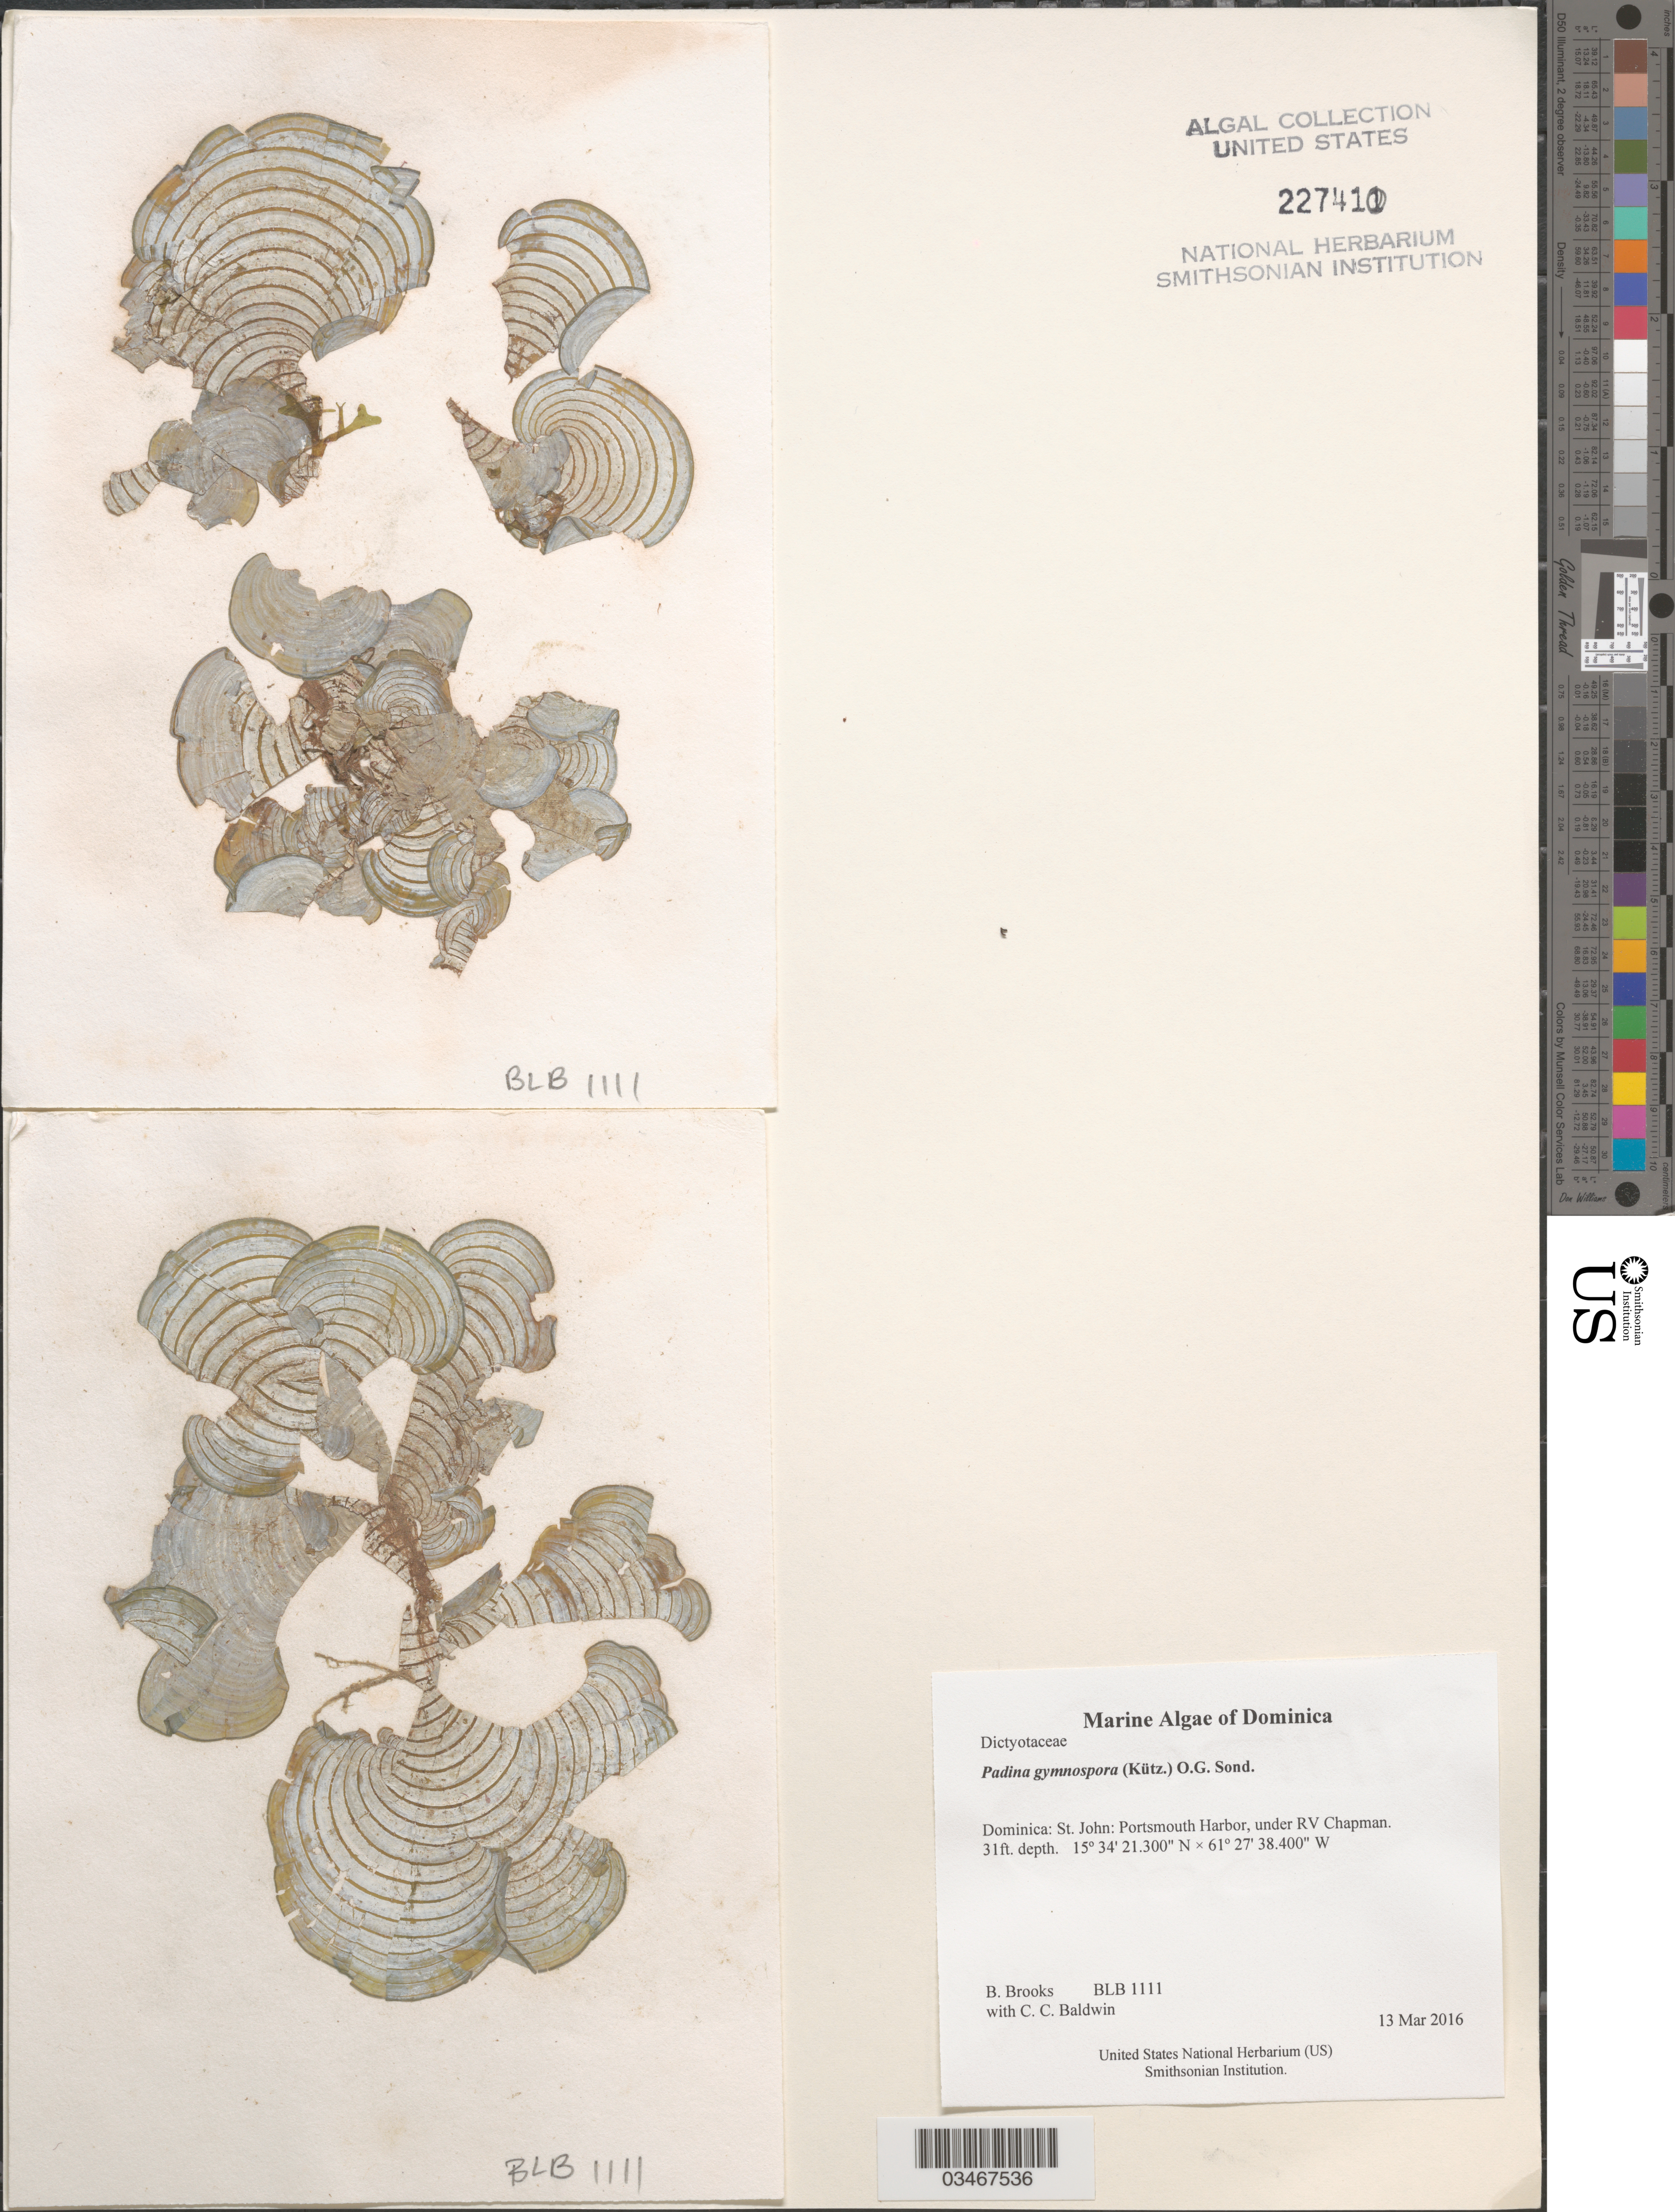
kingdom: Chromista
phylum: Ochrophyta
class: Phaeophyceae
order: Dictyotales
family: Dictyotaceae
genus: Padina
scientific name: Padina gymnospora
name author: (Kütz.) O.G. Sond.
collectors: B. Brooks & C. C. Baldwin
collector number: BLB 1111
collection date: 2016-03-13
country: Dominica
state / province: St. John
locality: Portsmouth Harbor, under RV Chapman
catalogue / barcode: US 227410